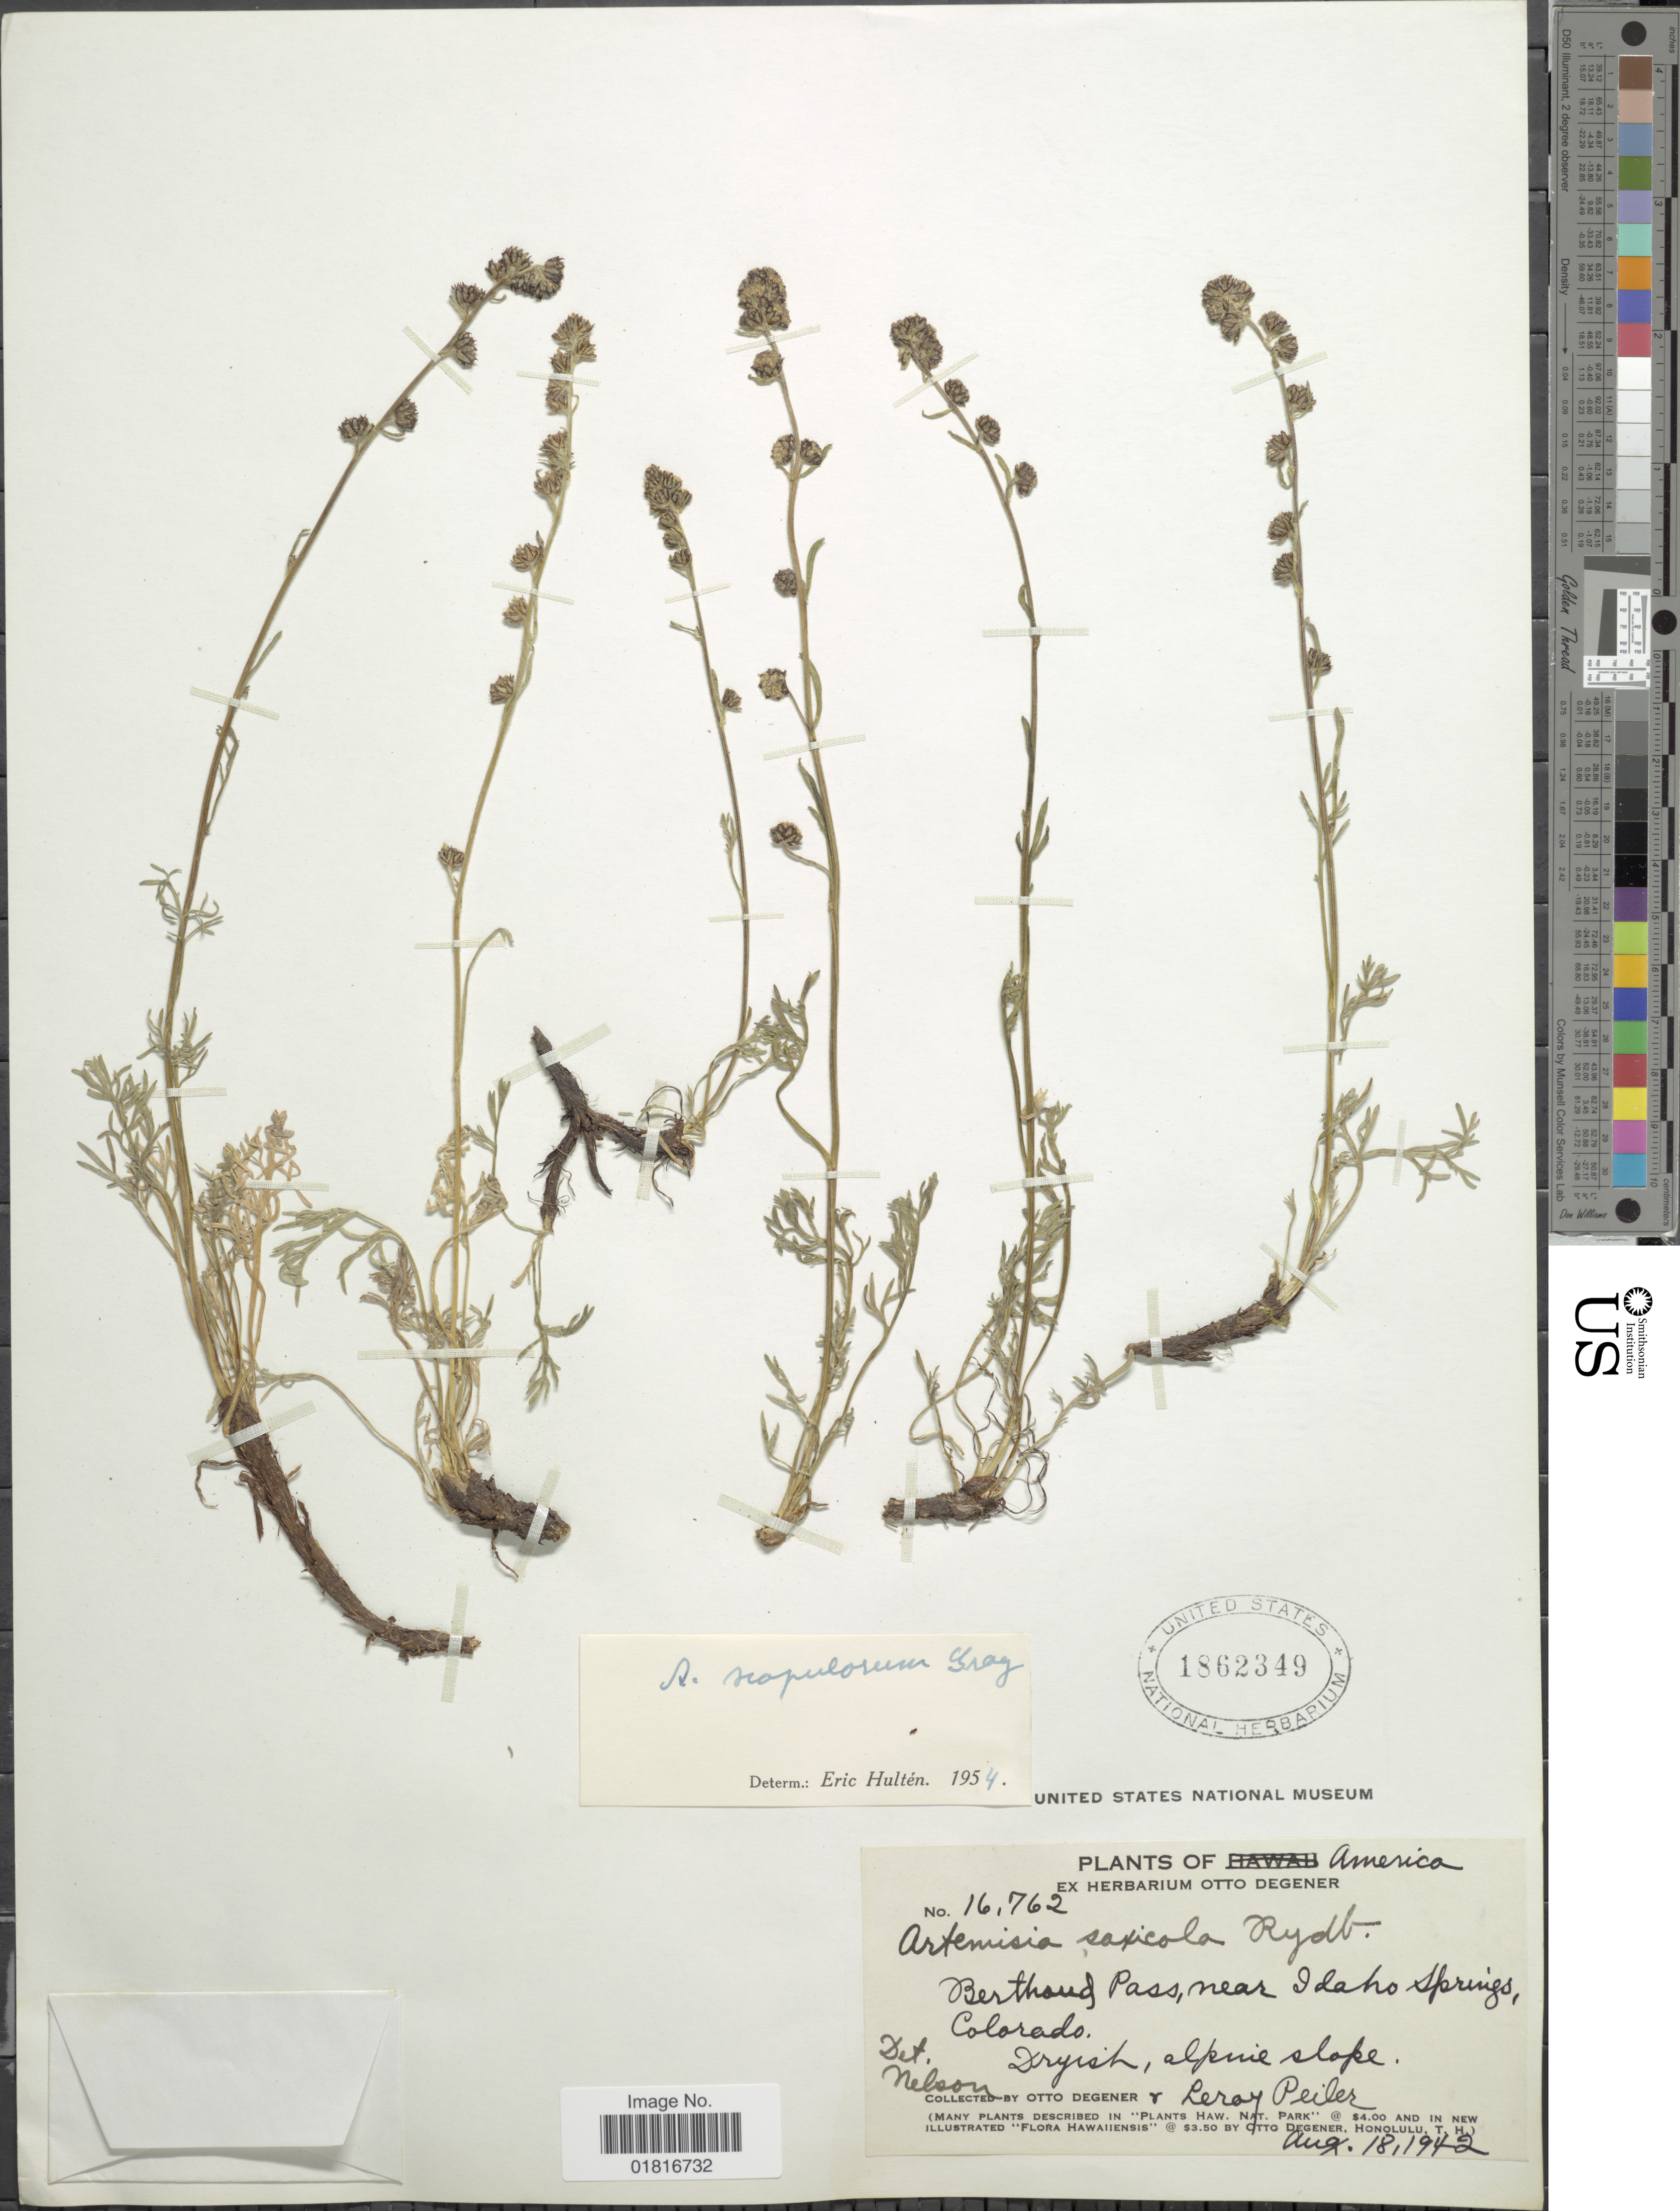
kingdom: Plantae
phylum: Tracheophyta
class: Magnoliopsida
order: Asterales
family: Asteraceae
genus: Artemisia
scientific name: Artemisia scopulorum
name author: A. Gray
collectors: O. Degener & L. Peiler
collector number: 16762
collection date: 1942-08-18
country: United States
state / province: Colorado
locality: Berthoud Pass, near Idaho Springs, Dryish, alpine slope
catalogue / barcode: US 1862349